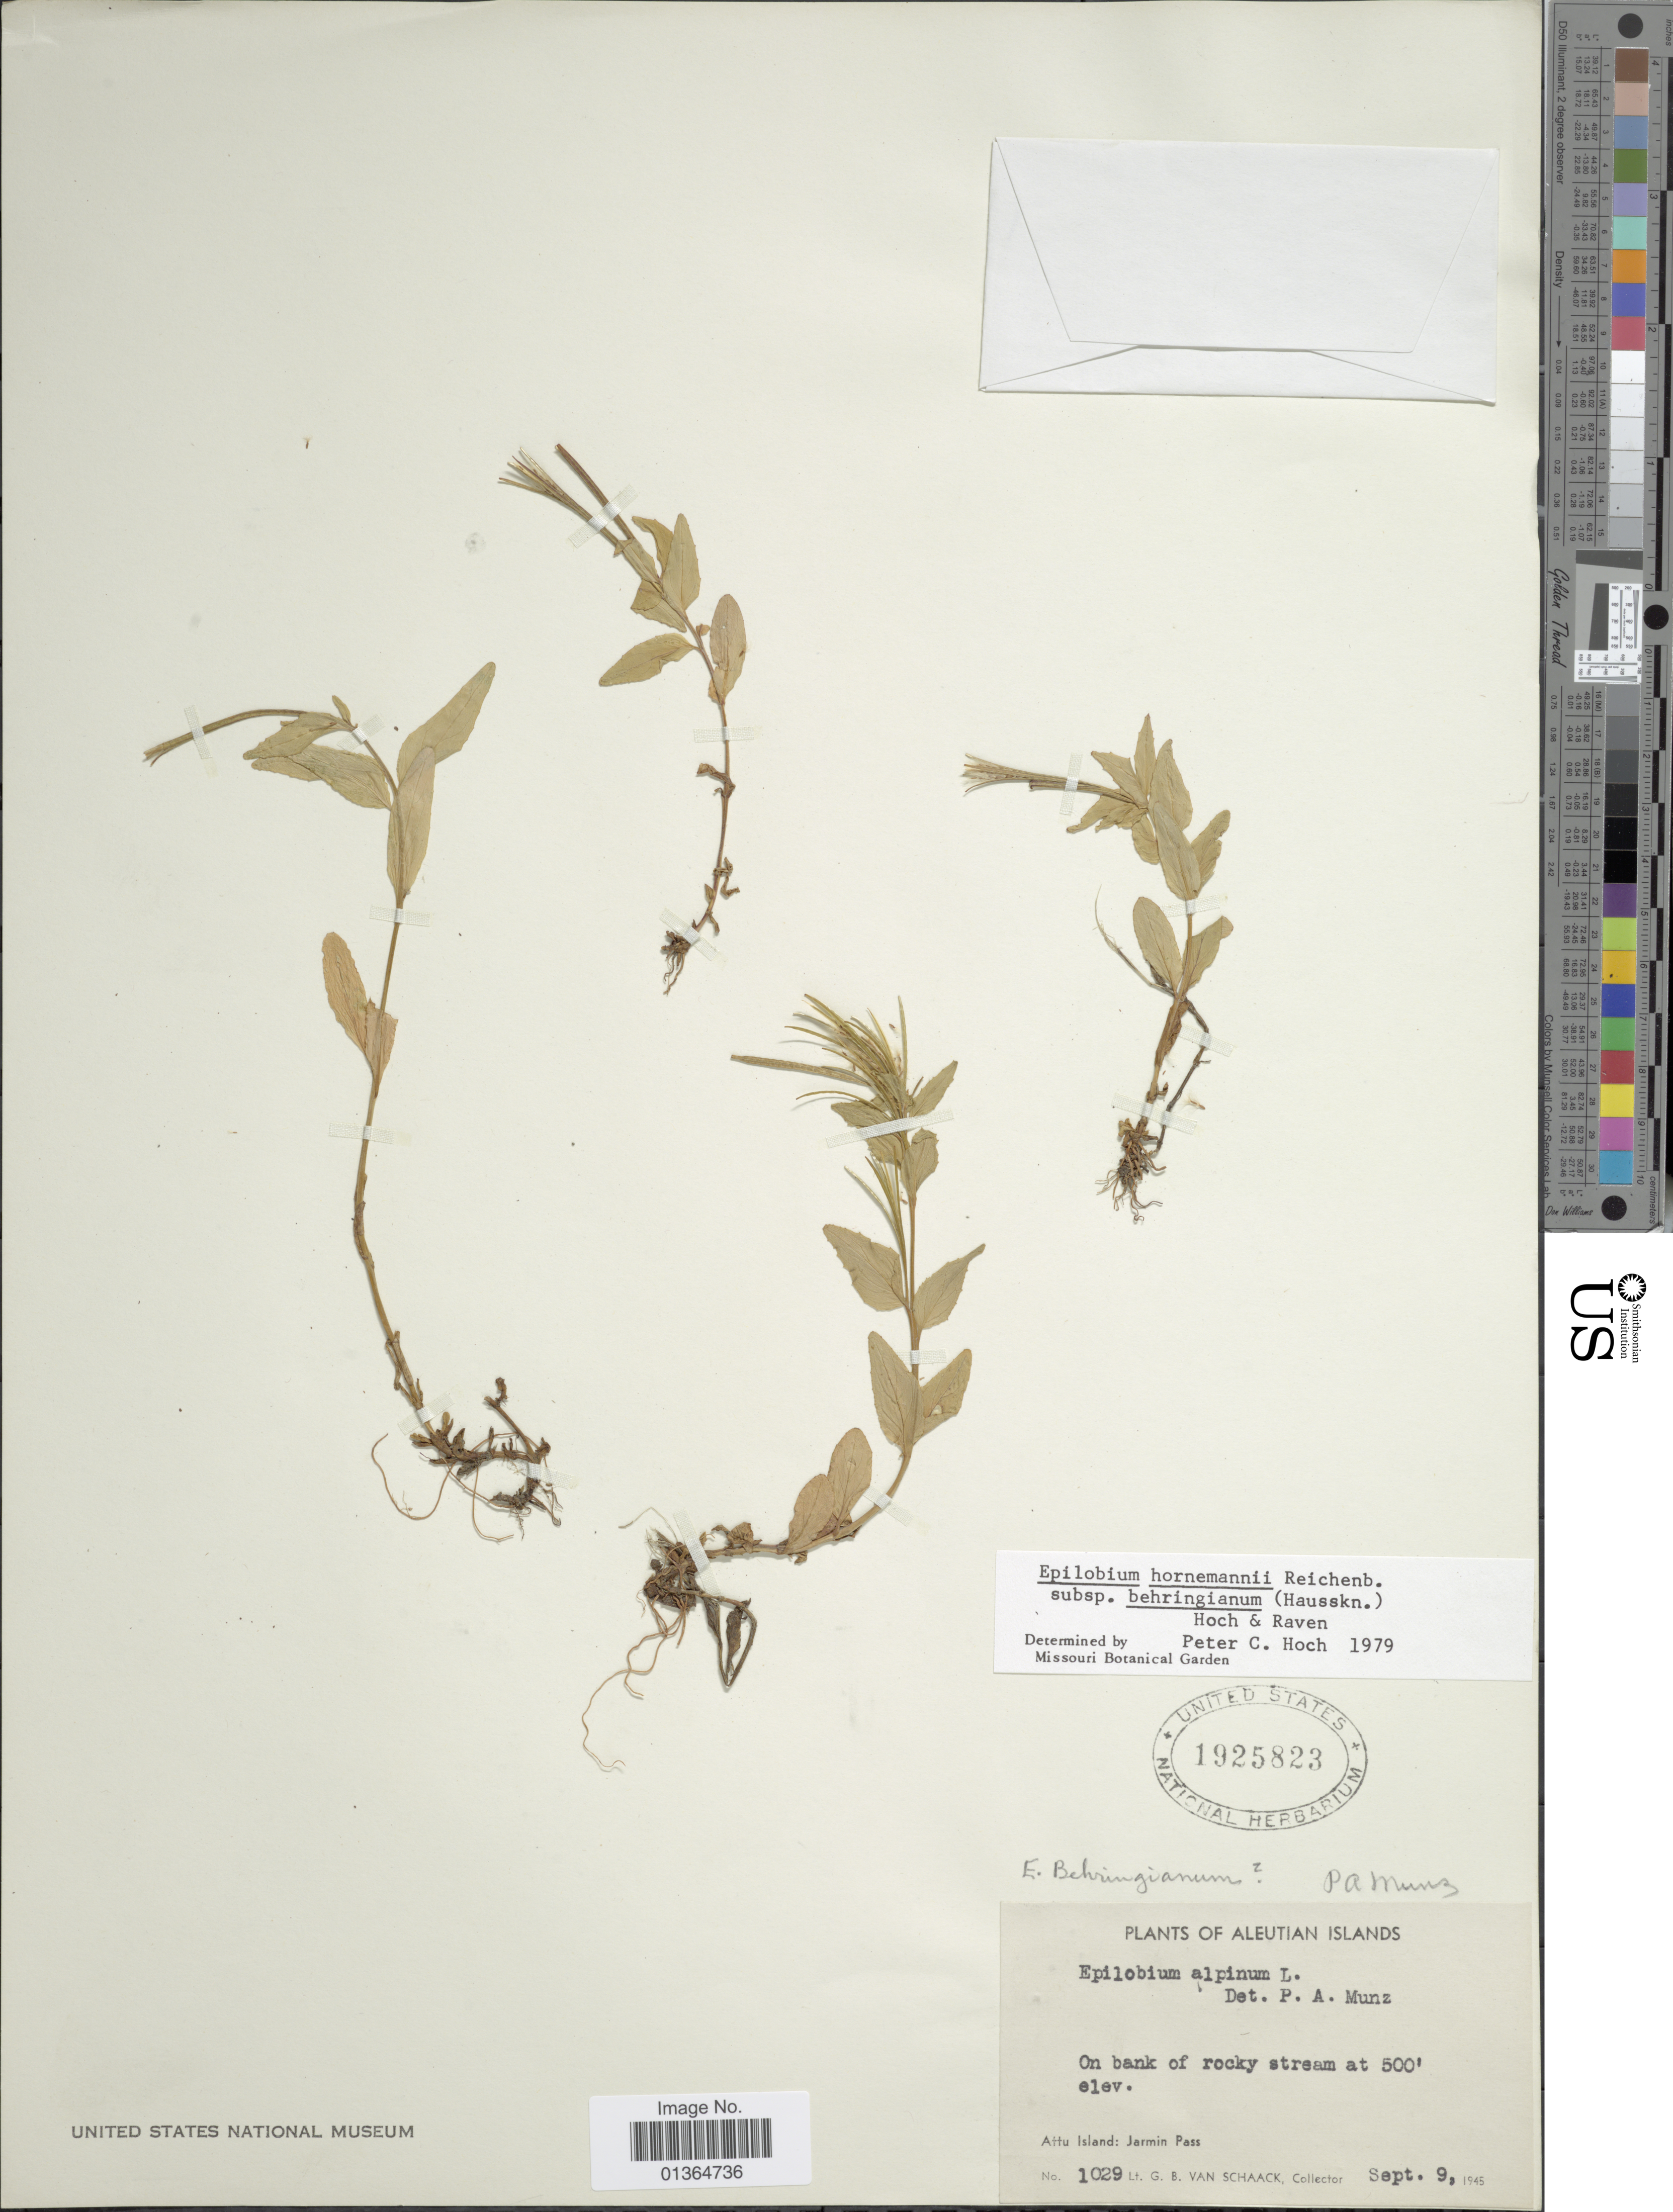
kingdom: Plantae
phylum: Tracheophyta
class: Magnoliopsida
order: Myrtales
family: Onagraceae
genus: Epilobium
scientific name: Epilobium hornemannii subsp. behringianum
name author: (Hausskn.) Hoch & P.H. Raven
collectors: G. Van Schaack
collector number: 1029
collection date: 1945-09-09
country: United States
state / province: Alaska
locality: Aleutian Islands. Attu Island: Jarmin Pass.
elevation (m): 152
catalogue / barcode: US 1925823